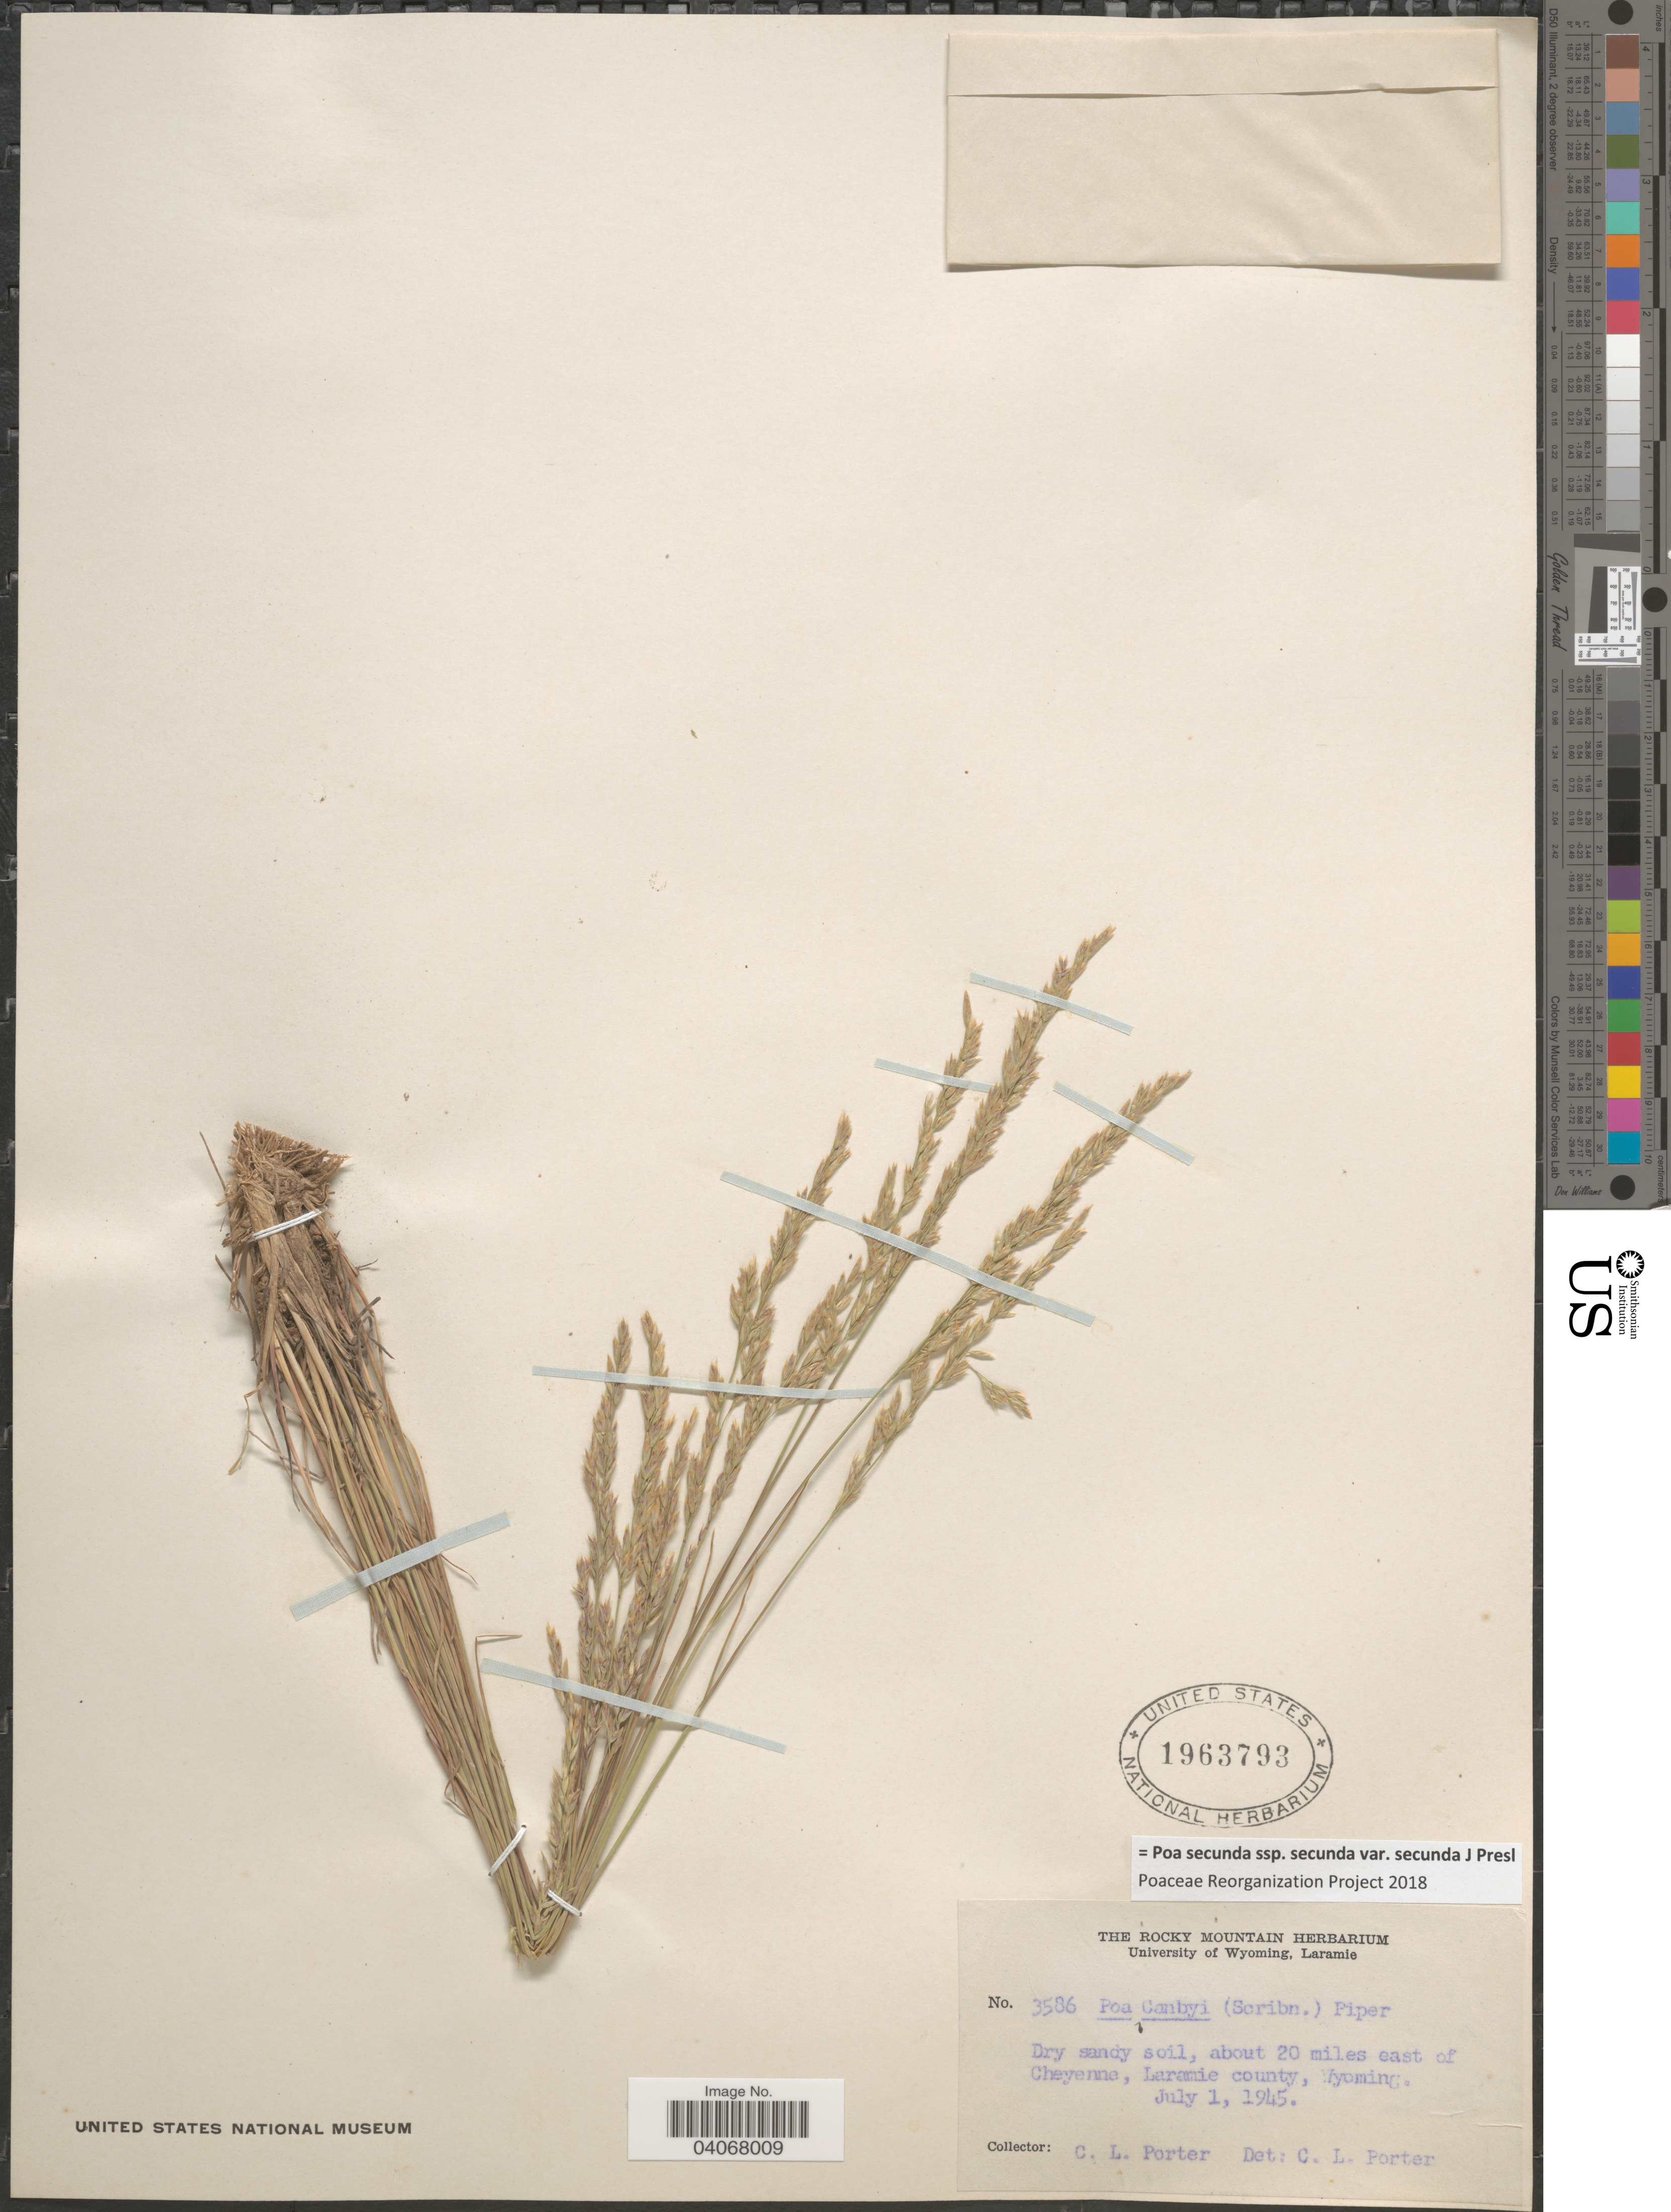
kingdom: Plantae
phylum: Tracheophyta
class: Liliopsida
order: Poales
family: Poaceae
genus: Poa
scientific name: Poa secunda subsp. secunda var. secunda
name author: J. Presl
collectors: C. L. Porter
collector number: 3586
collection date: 1945-07-01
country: United States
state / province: Wyoming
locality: Dry sandy soil, about 20 miles east of Cheyenne, Laramie county.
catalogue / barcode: US 1963793